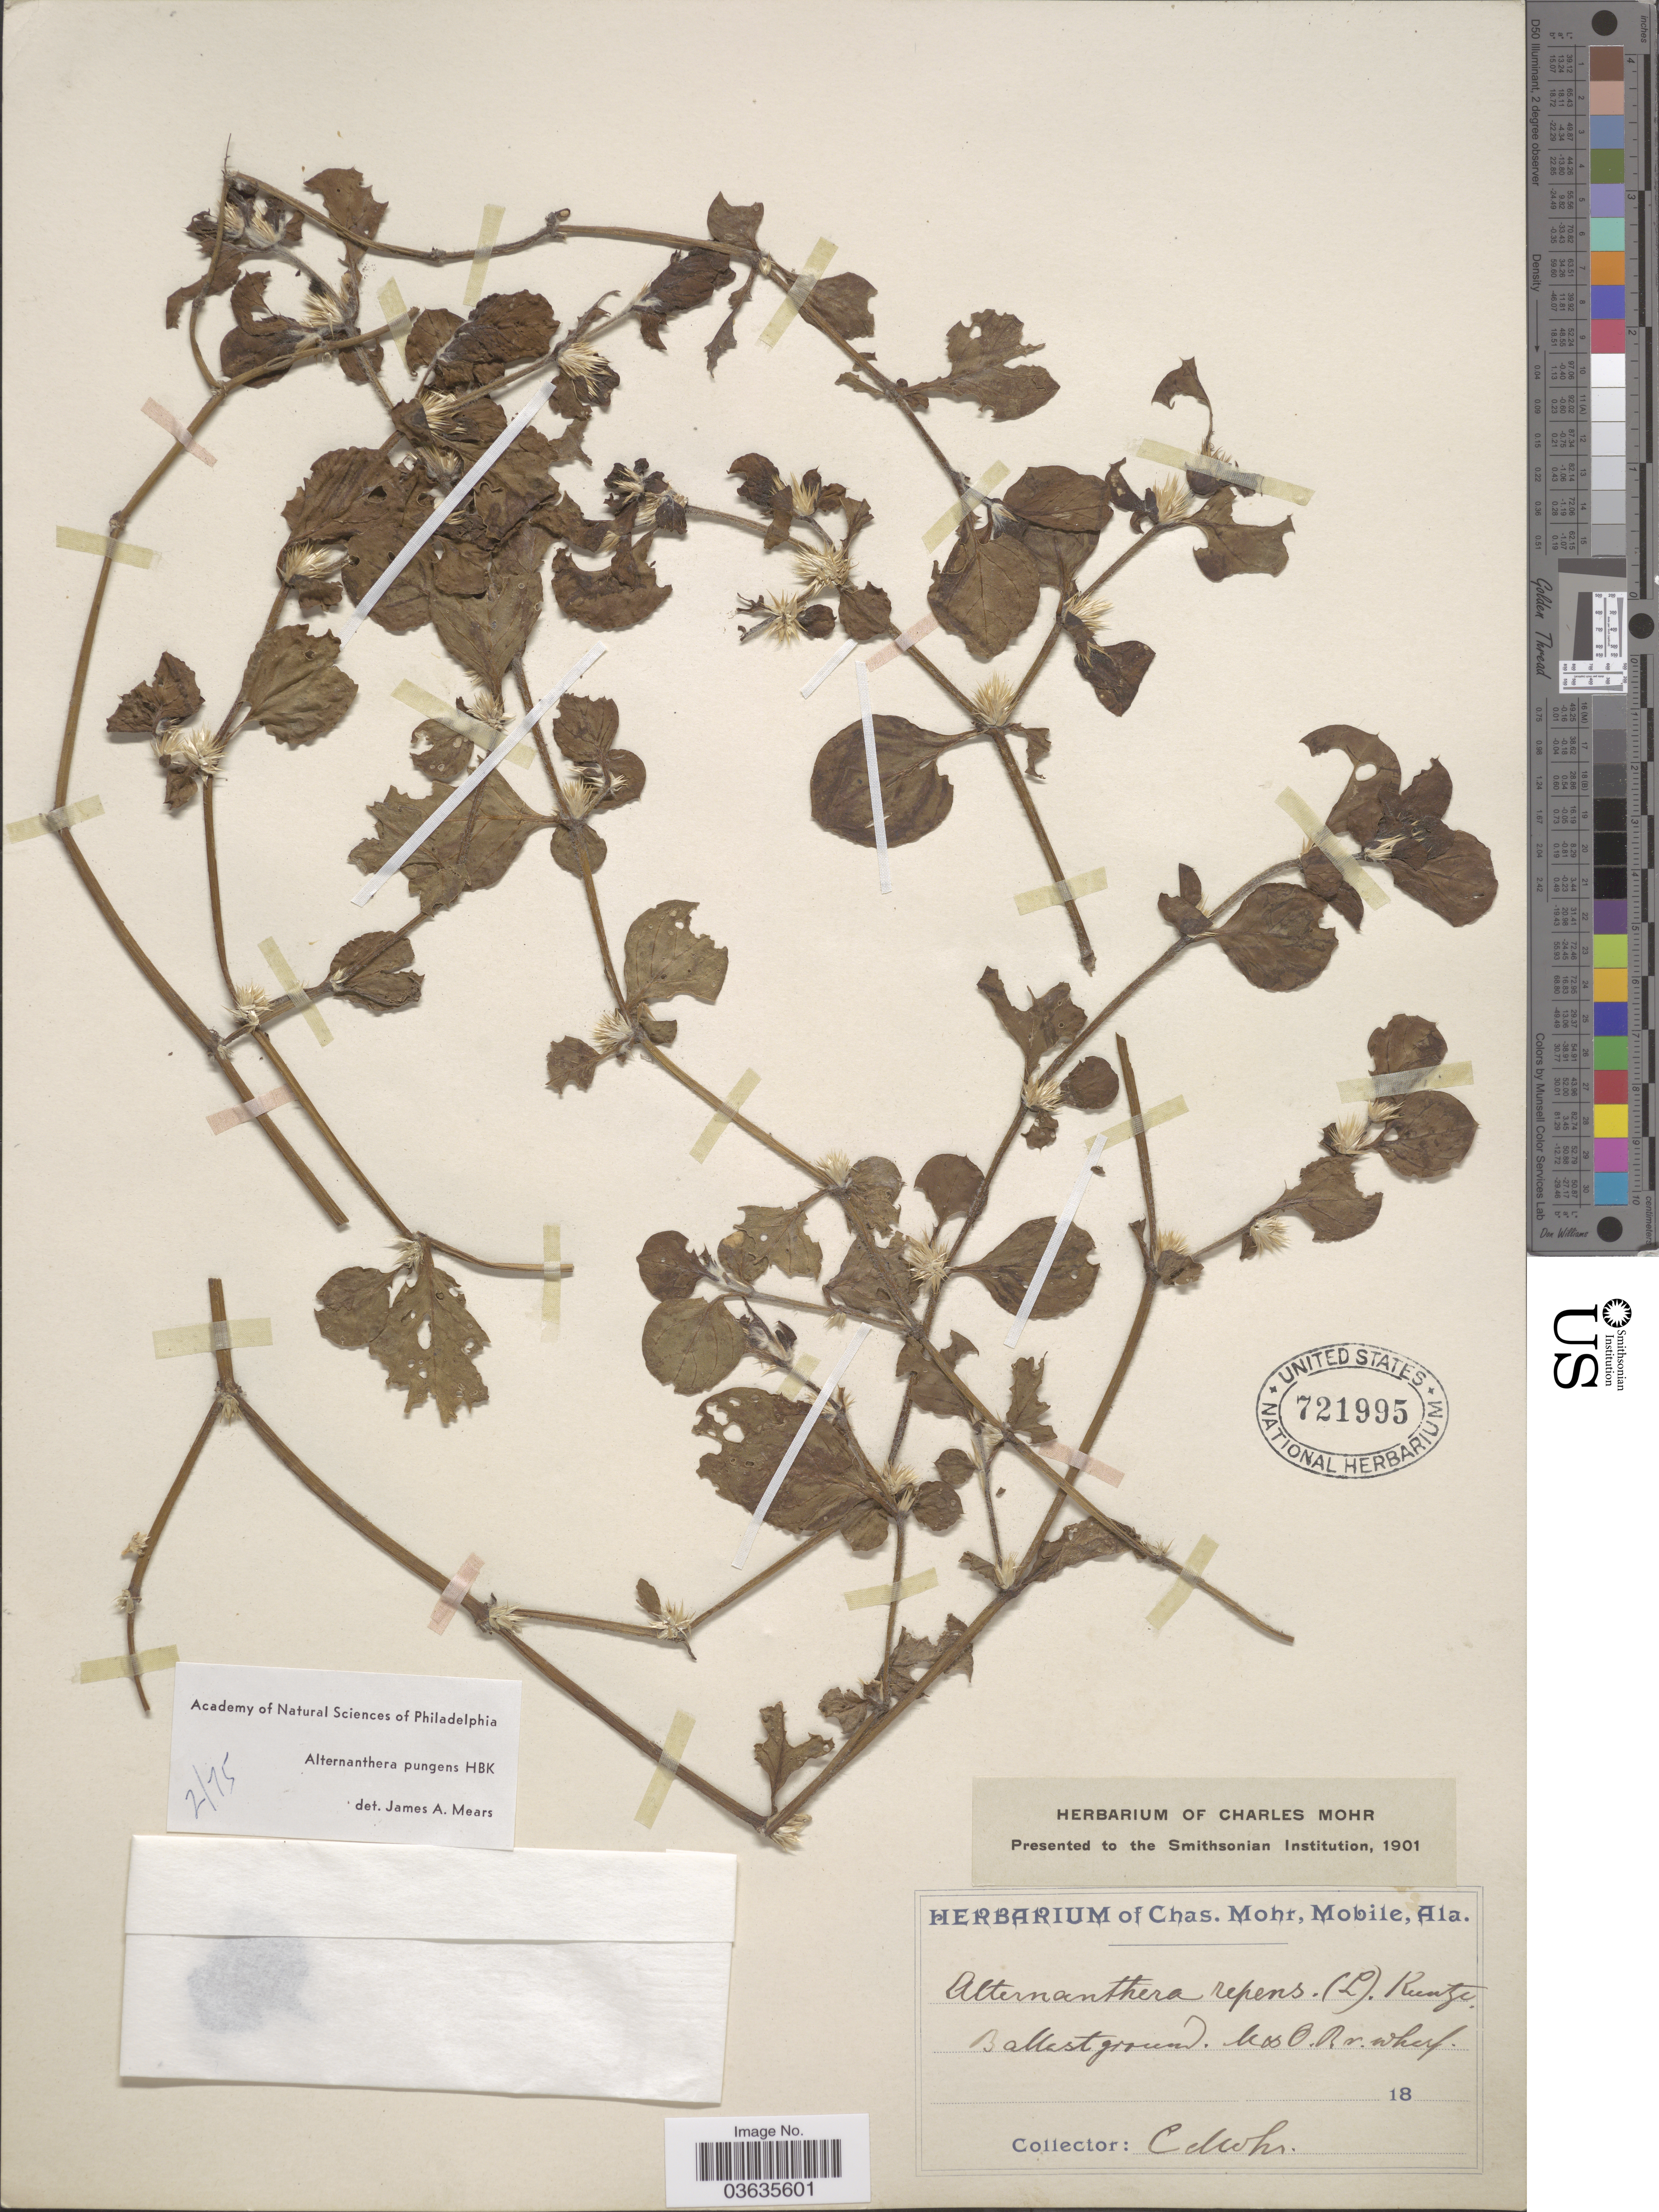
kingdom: Plantae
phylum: Tracheophyta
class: Magnoliopsida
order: Caryophyllales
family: Amaranthaceae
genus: Alternanthera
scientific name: Alternanthera repens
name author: (L.) Kuntze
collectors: Mohr, C. T. (herbarium)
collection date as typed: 18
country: United States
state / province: Alabama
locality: Ballast ground. M & O. R. R. wharf.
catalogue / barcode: US 721995